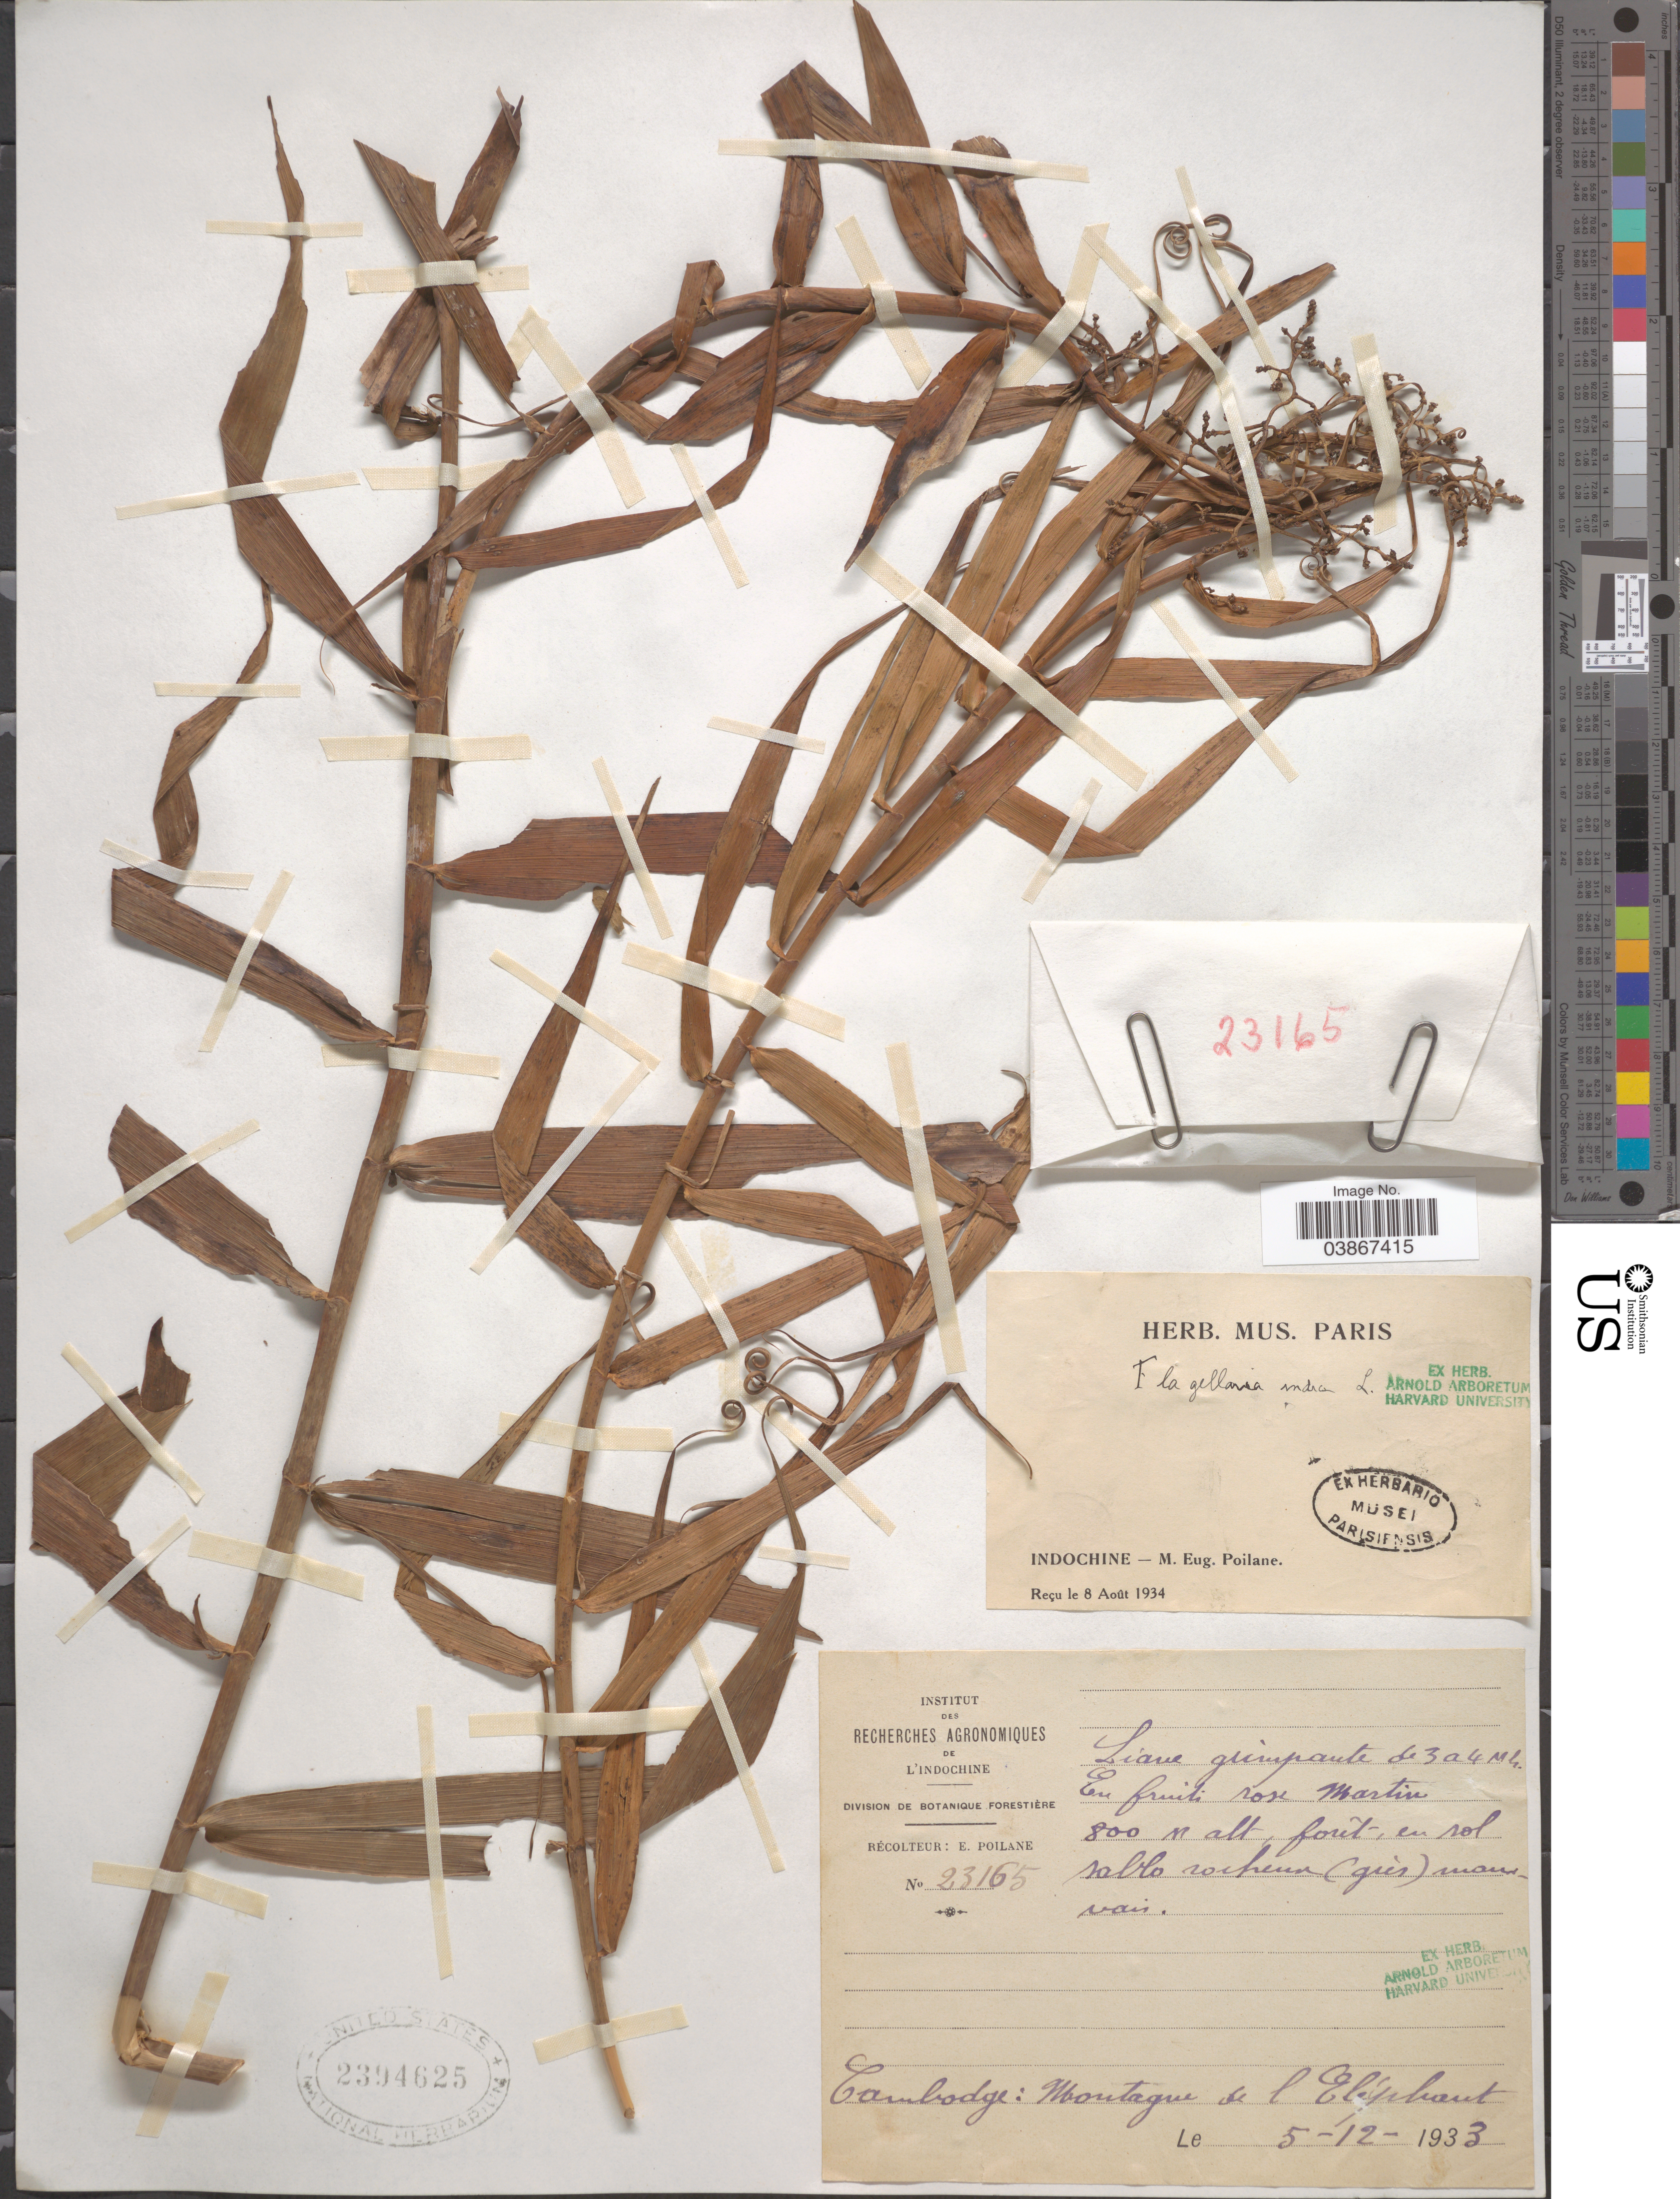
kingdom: Plantae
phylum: Tracheophyta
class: Liliopsida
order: Poales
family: Flagellariaceae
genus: Flagellaria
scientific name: Flagellaria indica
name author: L.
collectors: E. Poilane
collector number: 23165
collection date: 1933-12-05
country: Cambodia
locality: L'Indochine. Cambodge: Montagne de l'Eliphant.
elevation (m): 800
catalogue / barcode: US 2394625